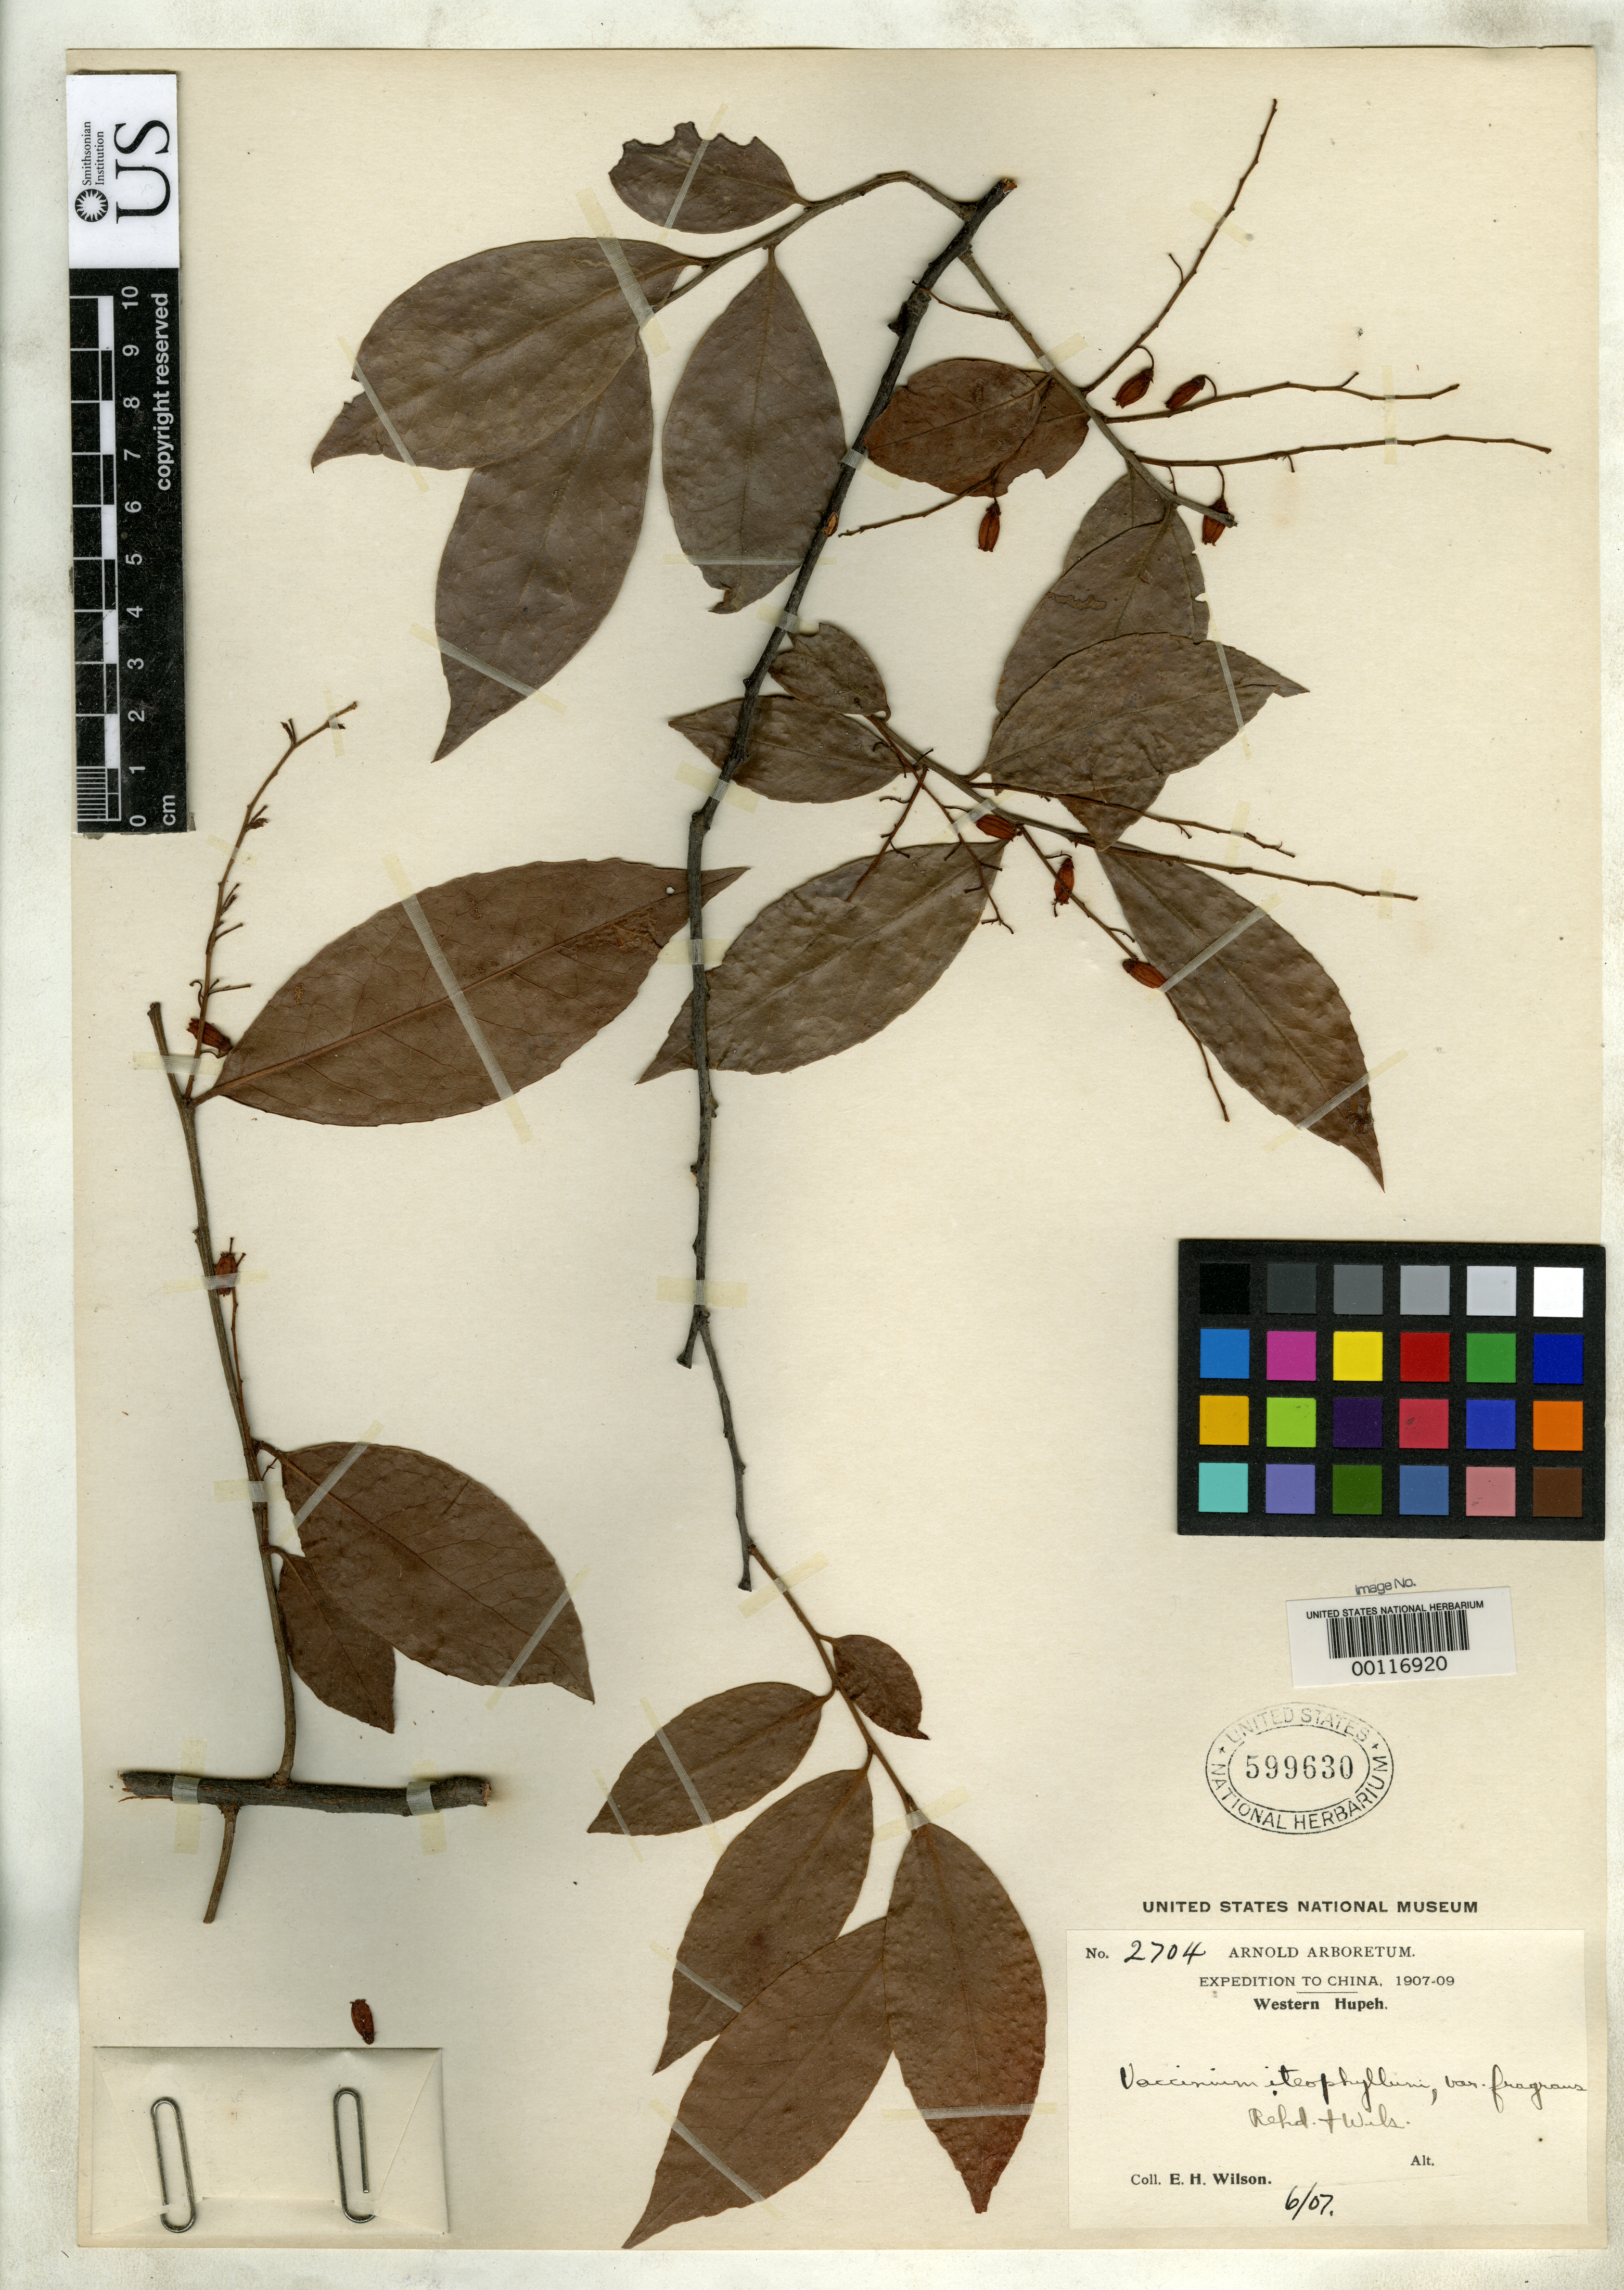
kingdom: Plantae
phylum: Tracheophyta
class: Magnoliopsida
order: Ericales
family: Ericaceae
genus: Vaccinium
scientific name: Vaccinium iteophyllum var. fragrans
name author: Rehder & E.H. Wilson in Sarg.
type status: Isotype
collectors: E. H. Wilson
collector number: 2704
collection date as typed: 04 Jun 1907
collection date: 1907-06-04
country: China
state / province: Hubei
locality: Hsing-shan Hsien.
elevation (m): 1000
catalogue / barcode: US 599630